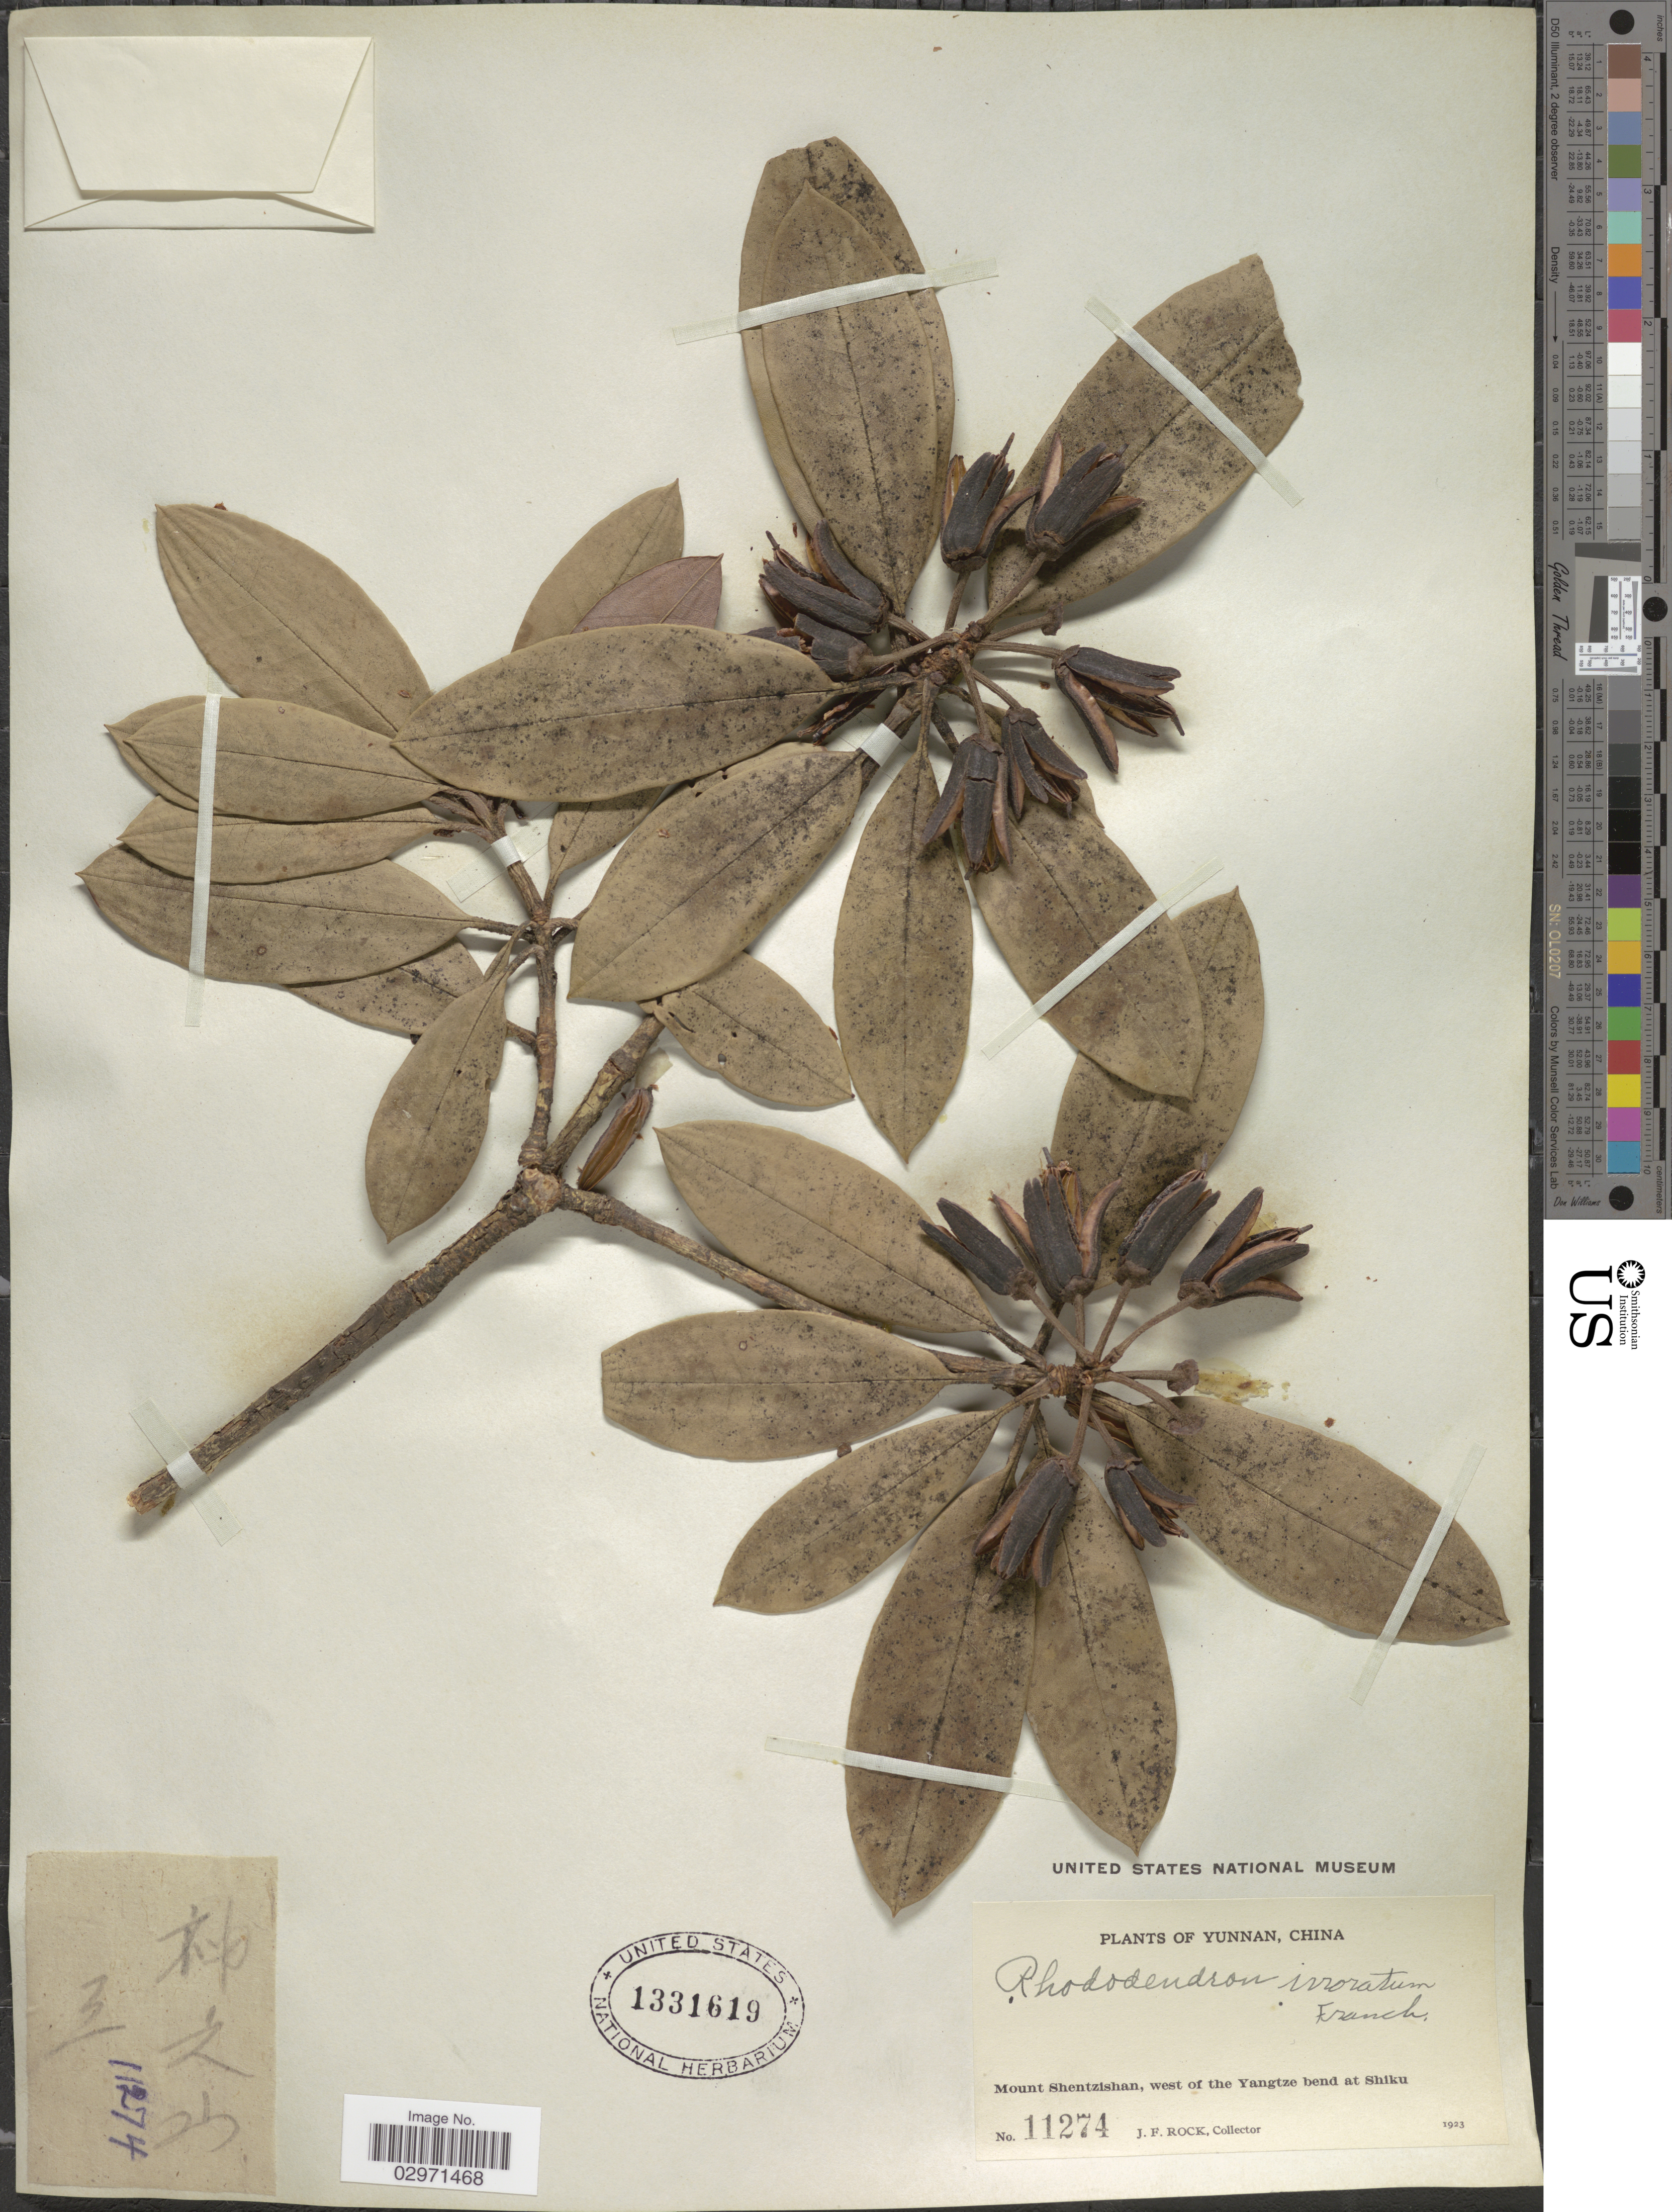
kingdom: Plantae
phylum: Tracheophyta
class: Magnoliopsida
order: Ericales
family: Ericaceae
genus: Rhododendron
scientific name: Rhododendron irroratum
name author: Franch.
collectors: J. Rock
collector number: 11274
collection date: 1923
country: China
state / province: Yunnan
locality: Mount Shentzishan, west of the Yangtze bend at Shiku.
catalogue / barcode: US 1331619